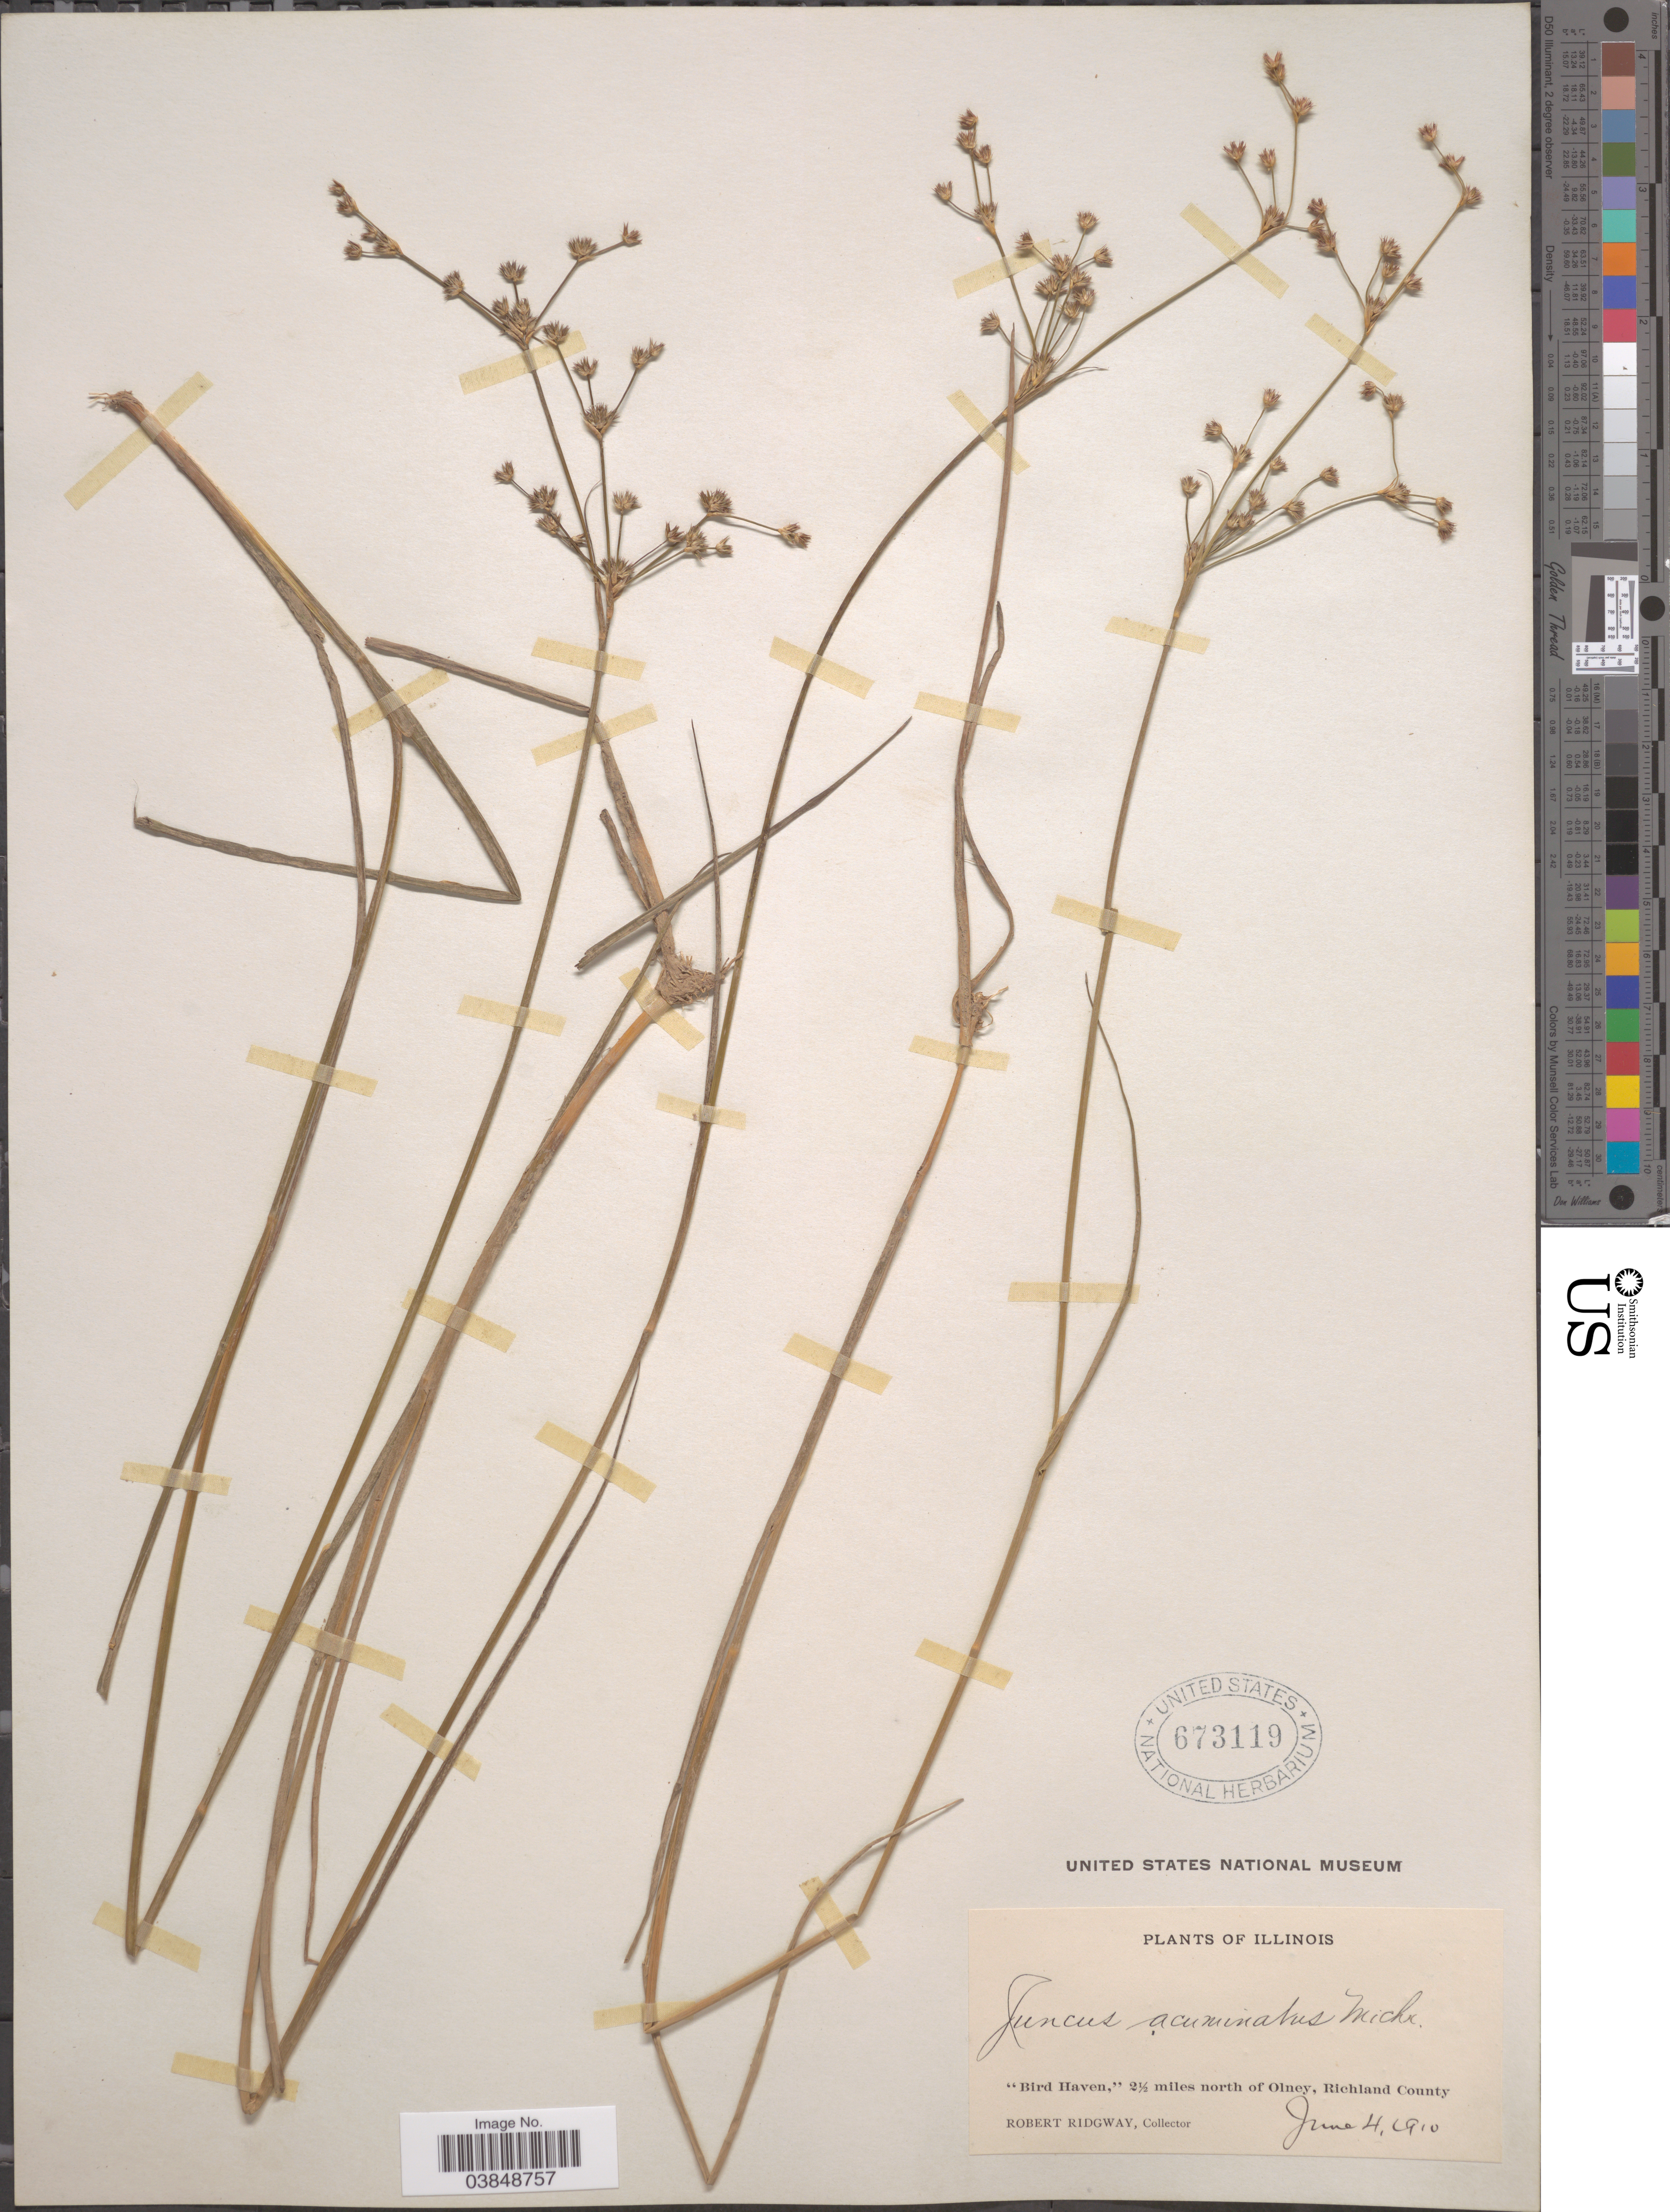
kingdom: Plantae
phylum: Tracheophyta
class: Liliopsida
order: Poales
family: Juncaceae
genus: Juncus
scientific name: Juncus acuminatus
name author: Michx.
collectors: R. Ridgway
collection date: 1910-06-04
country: United States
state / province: Illinois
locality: Bird Haven,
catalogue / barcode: US 673119